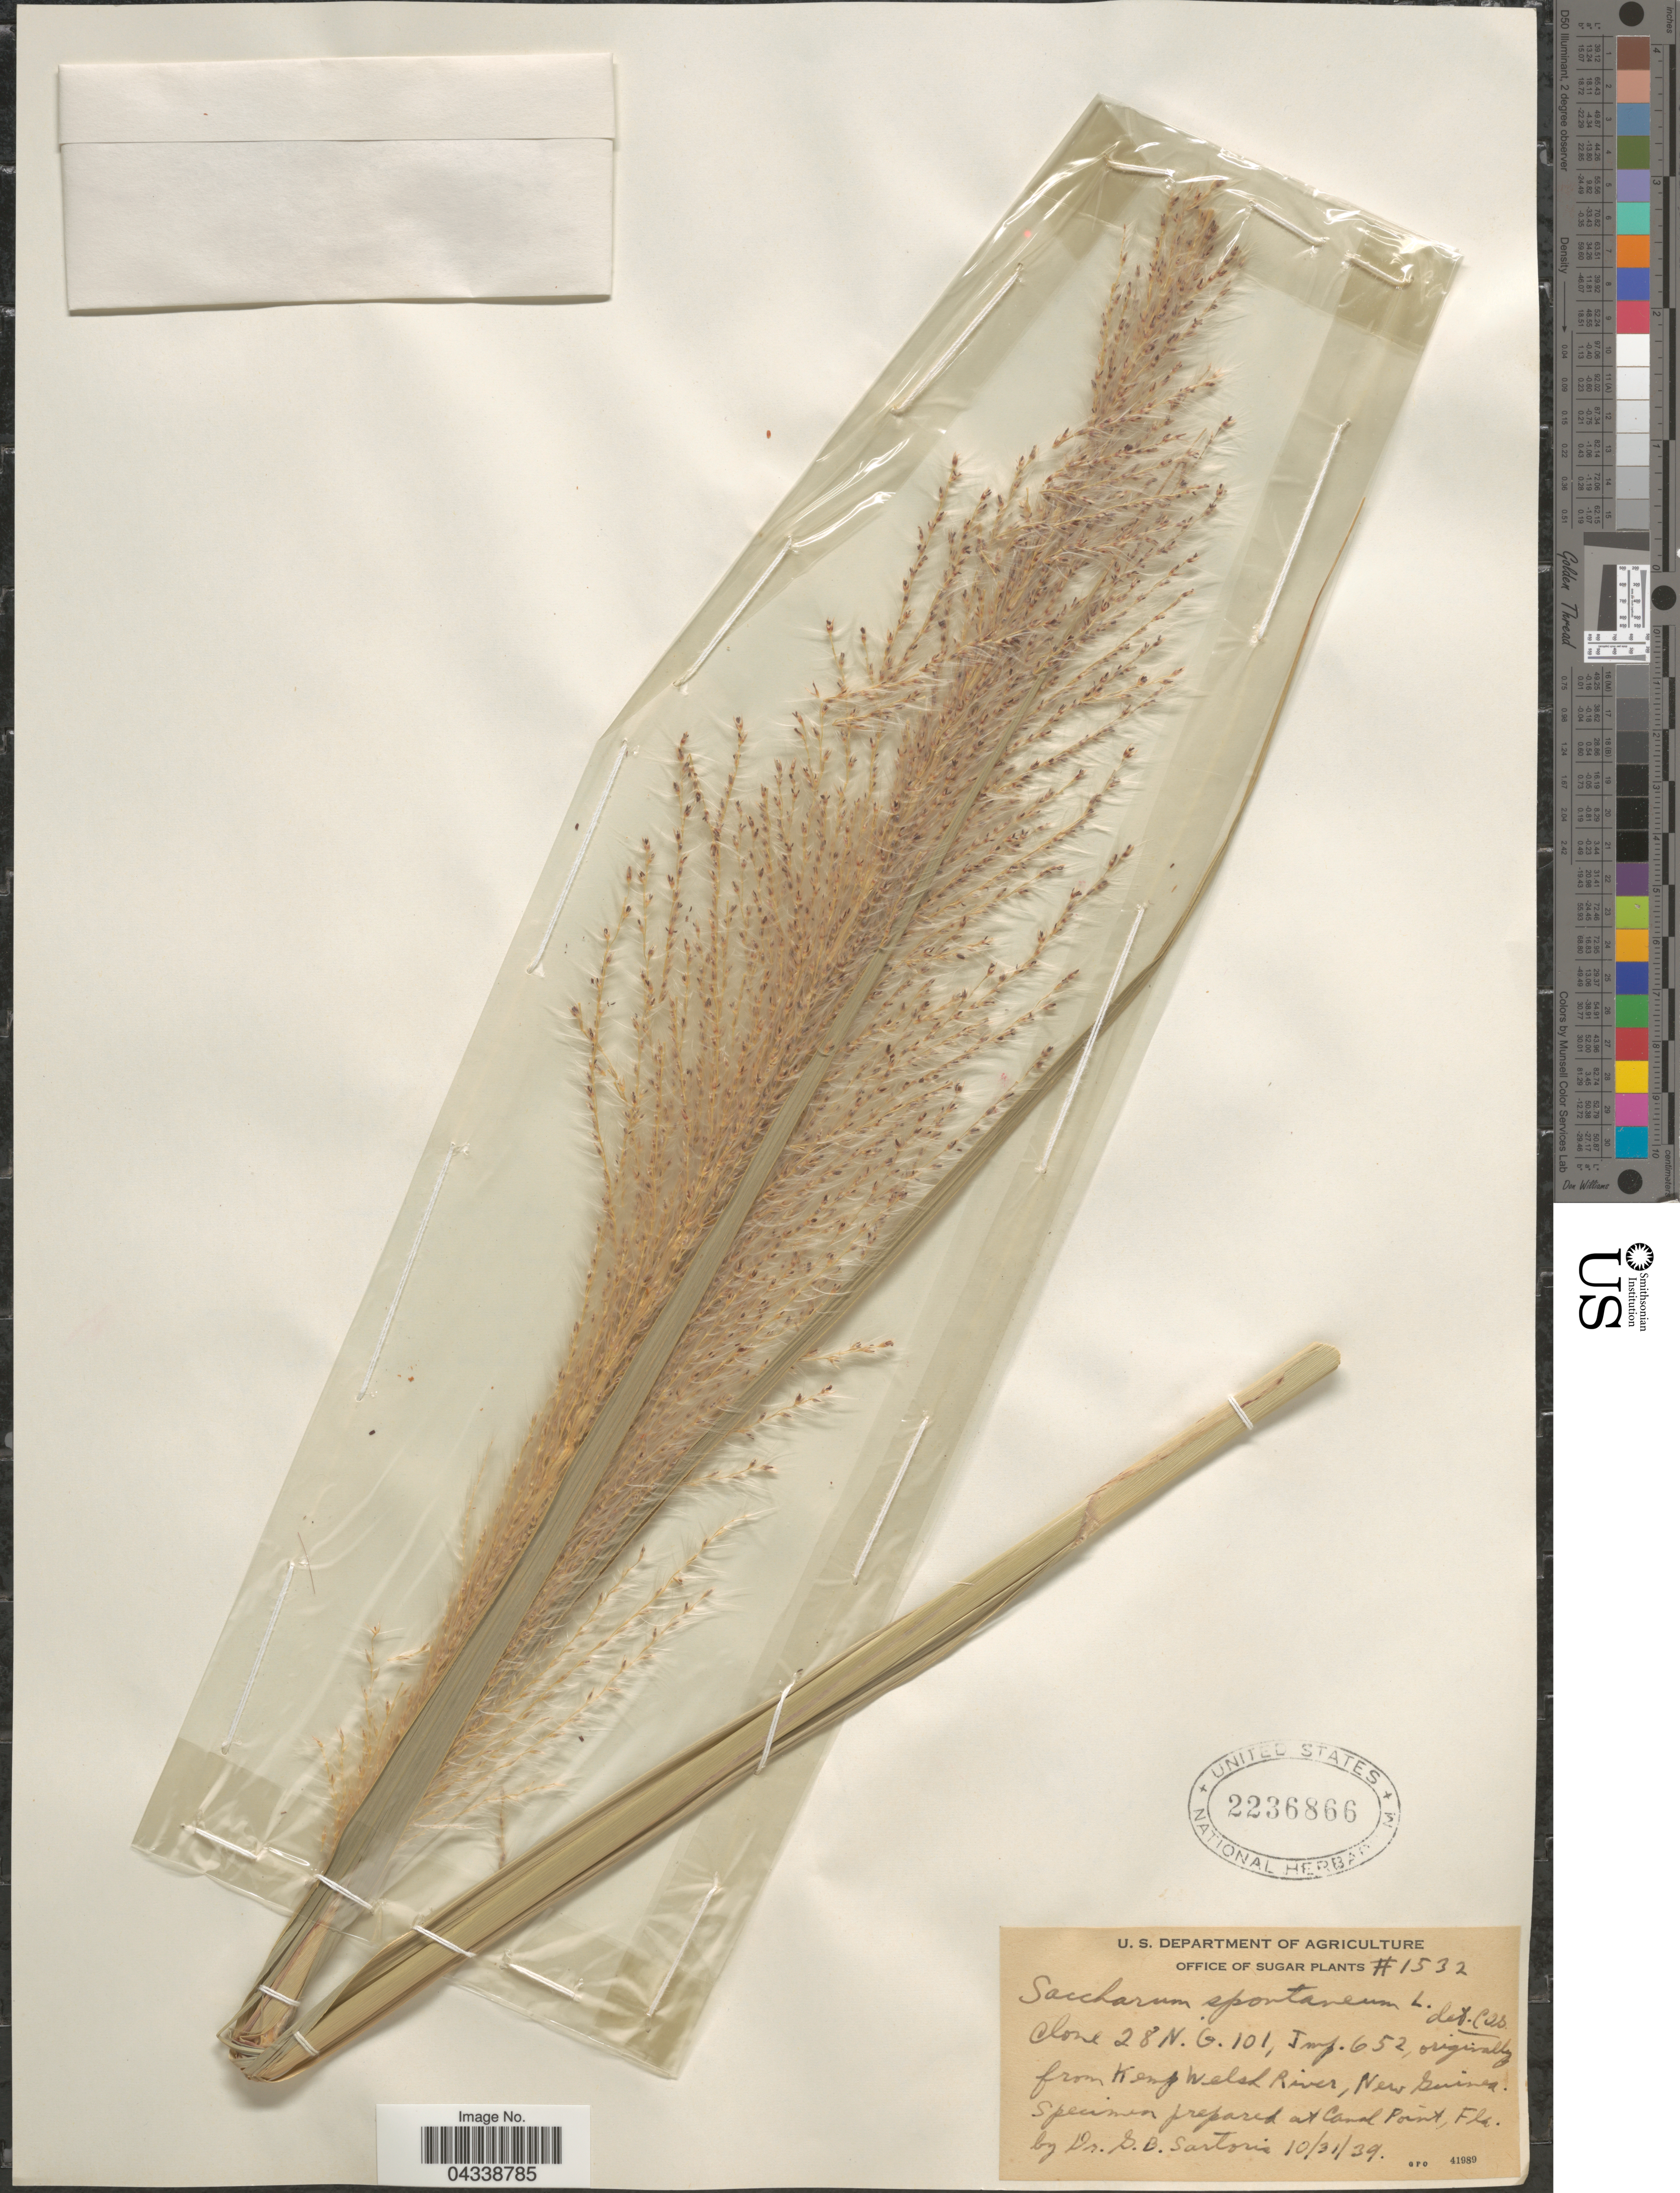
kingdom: Plantae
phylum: Tracheophyta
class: Liliopsida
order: Poales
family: Poaceae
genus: Saccharum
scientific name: Saccharum spontaneum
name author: L.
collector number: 1532?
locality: B.G. 101, Imp. 652. [unsure placement]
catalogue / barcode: US 2236866